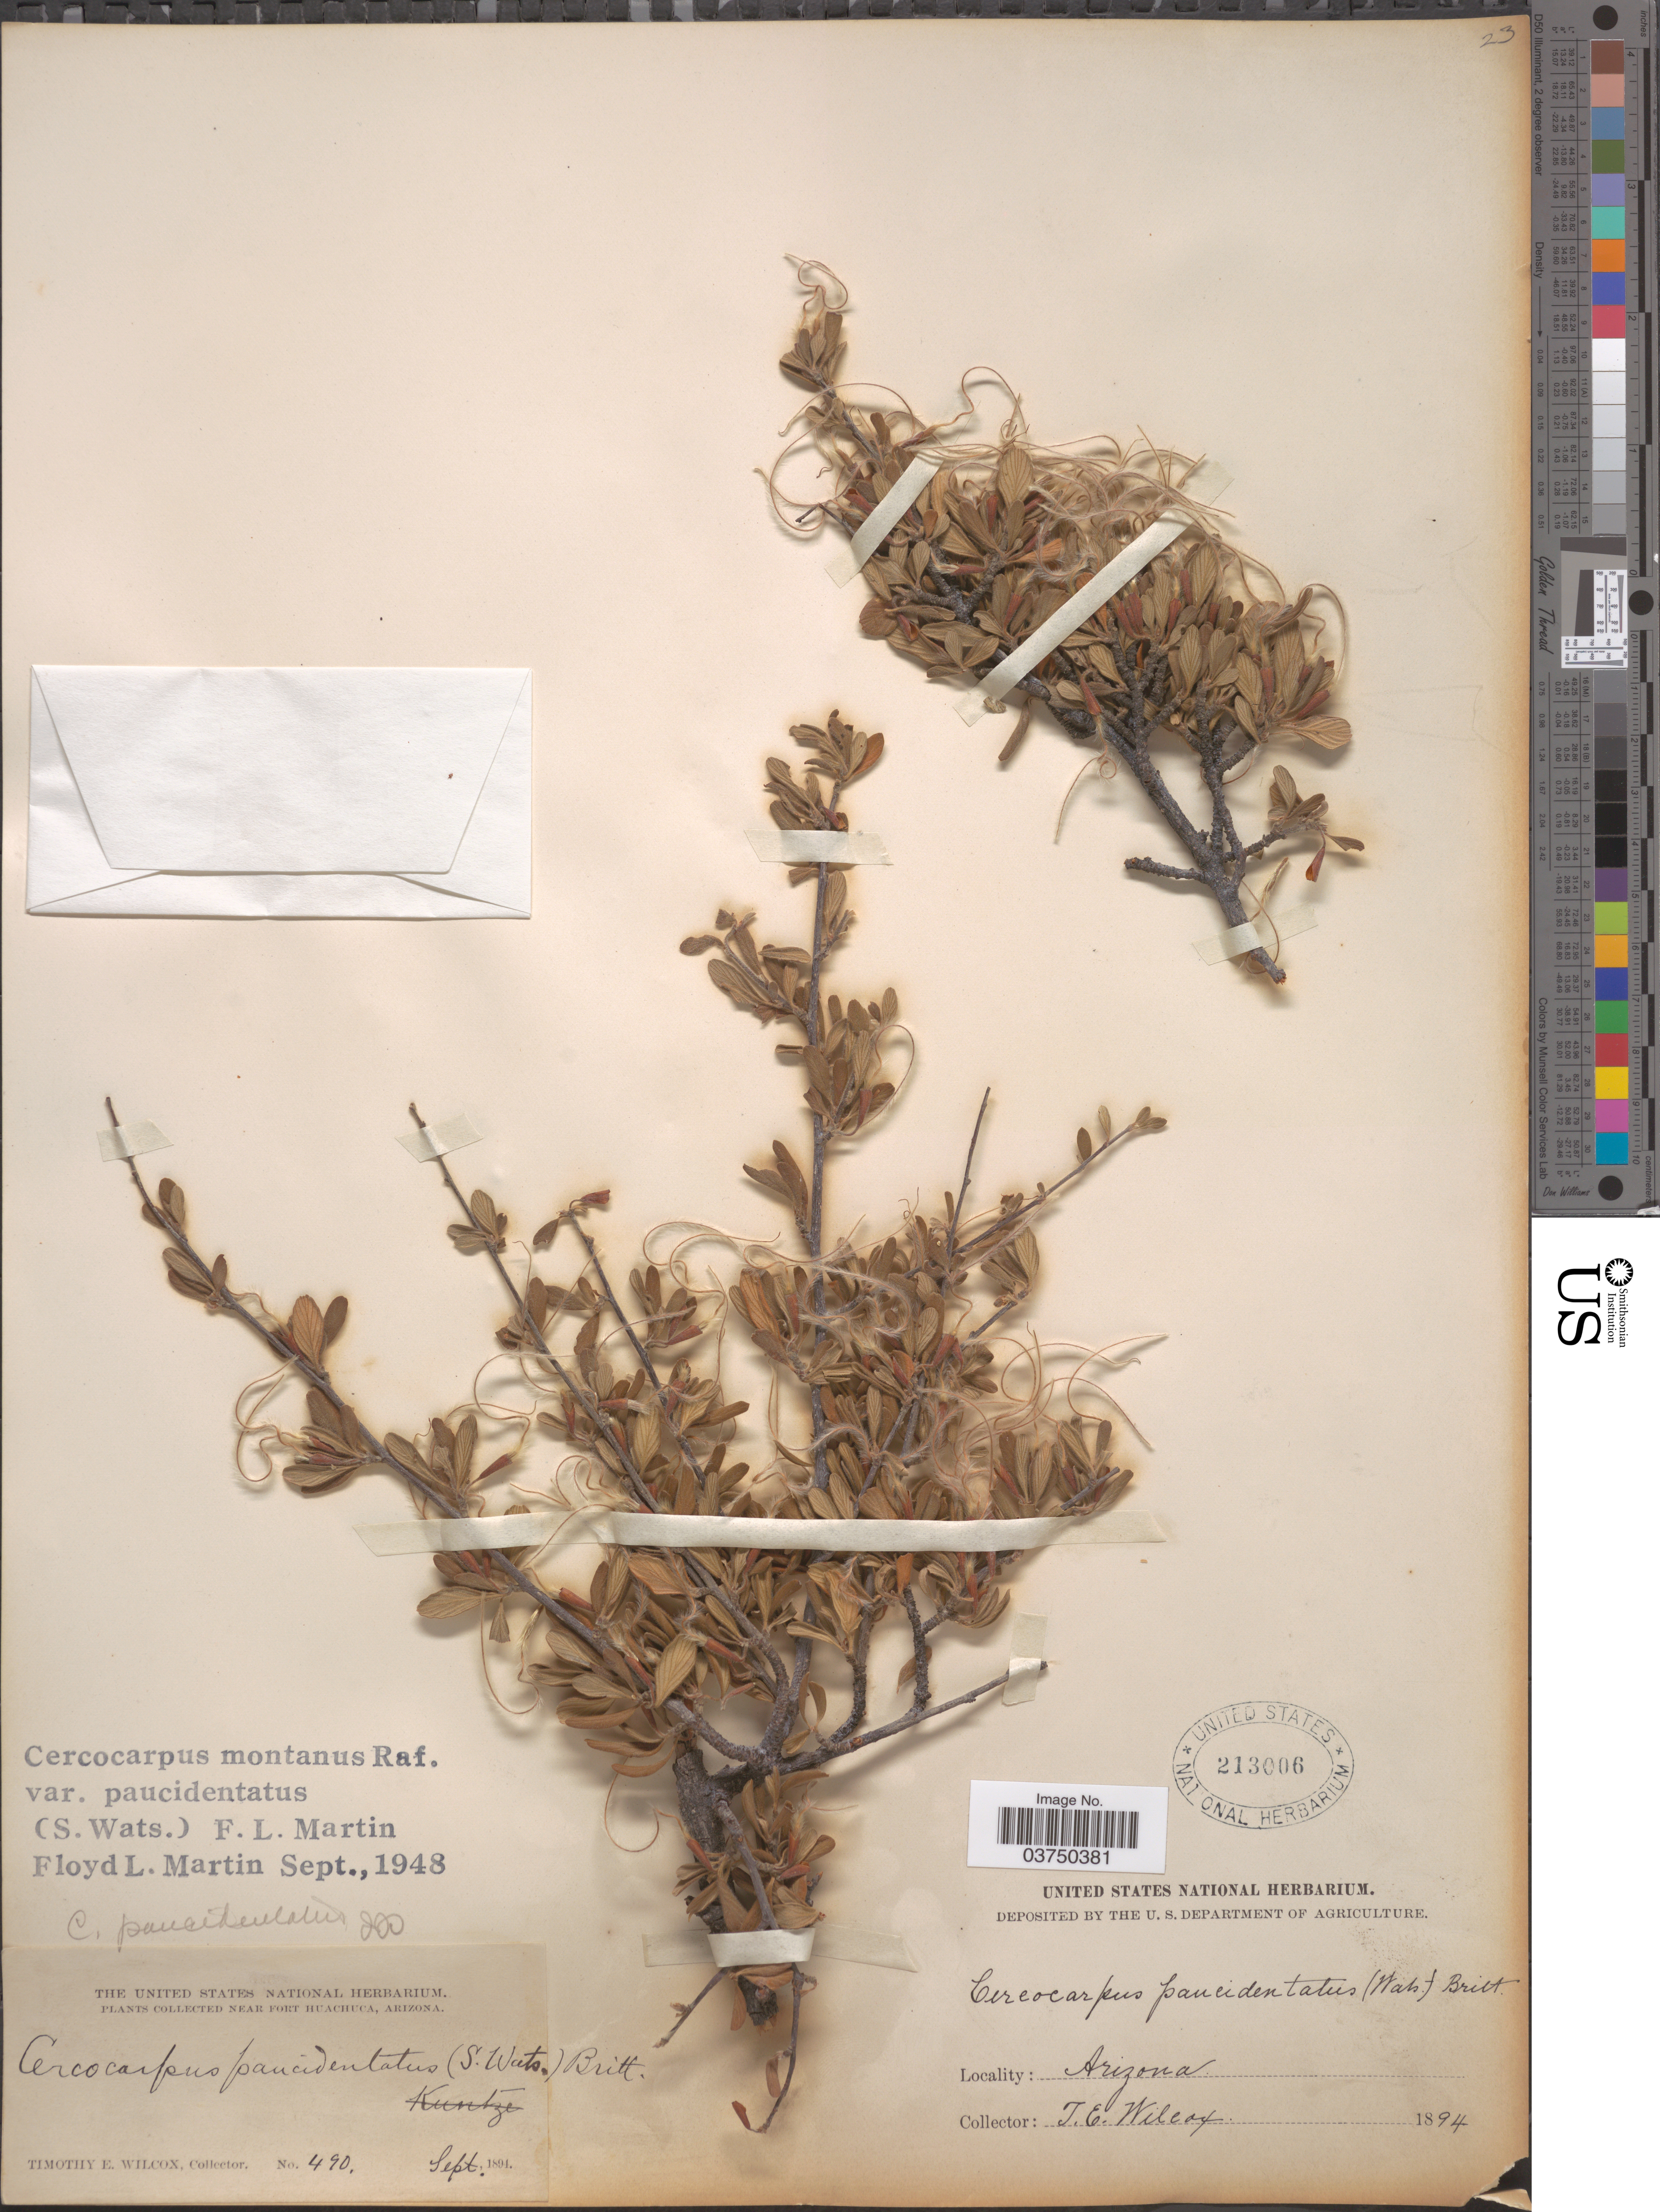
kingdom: Plantae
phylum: Tracheophyta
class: Magnoliopsida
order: Rosales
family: Rosaceae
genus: Cercocarpus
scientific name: Cercocarpus montanus var. paucidentatus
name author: (S. Watson) F.L. Martin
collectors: T. E. Wilcox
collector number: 490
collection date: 1894-09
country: United States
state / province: Arizona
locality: Near Fort Huachuca.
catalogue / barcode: US 213006